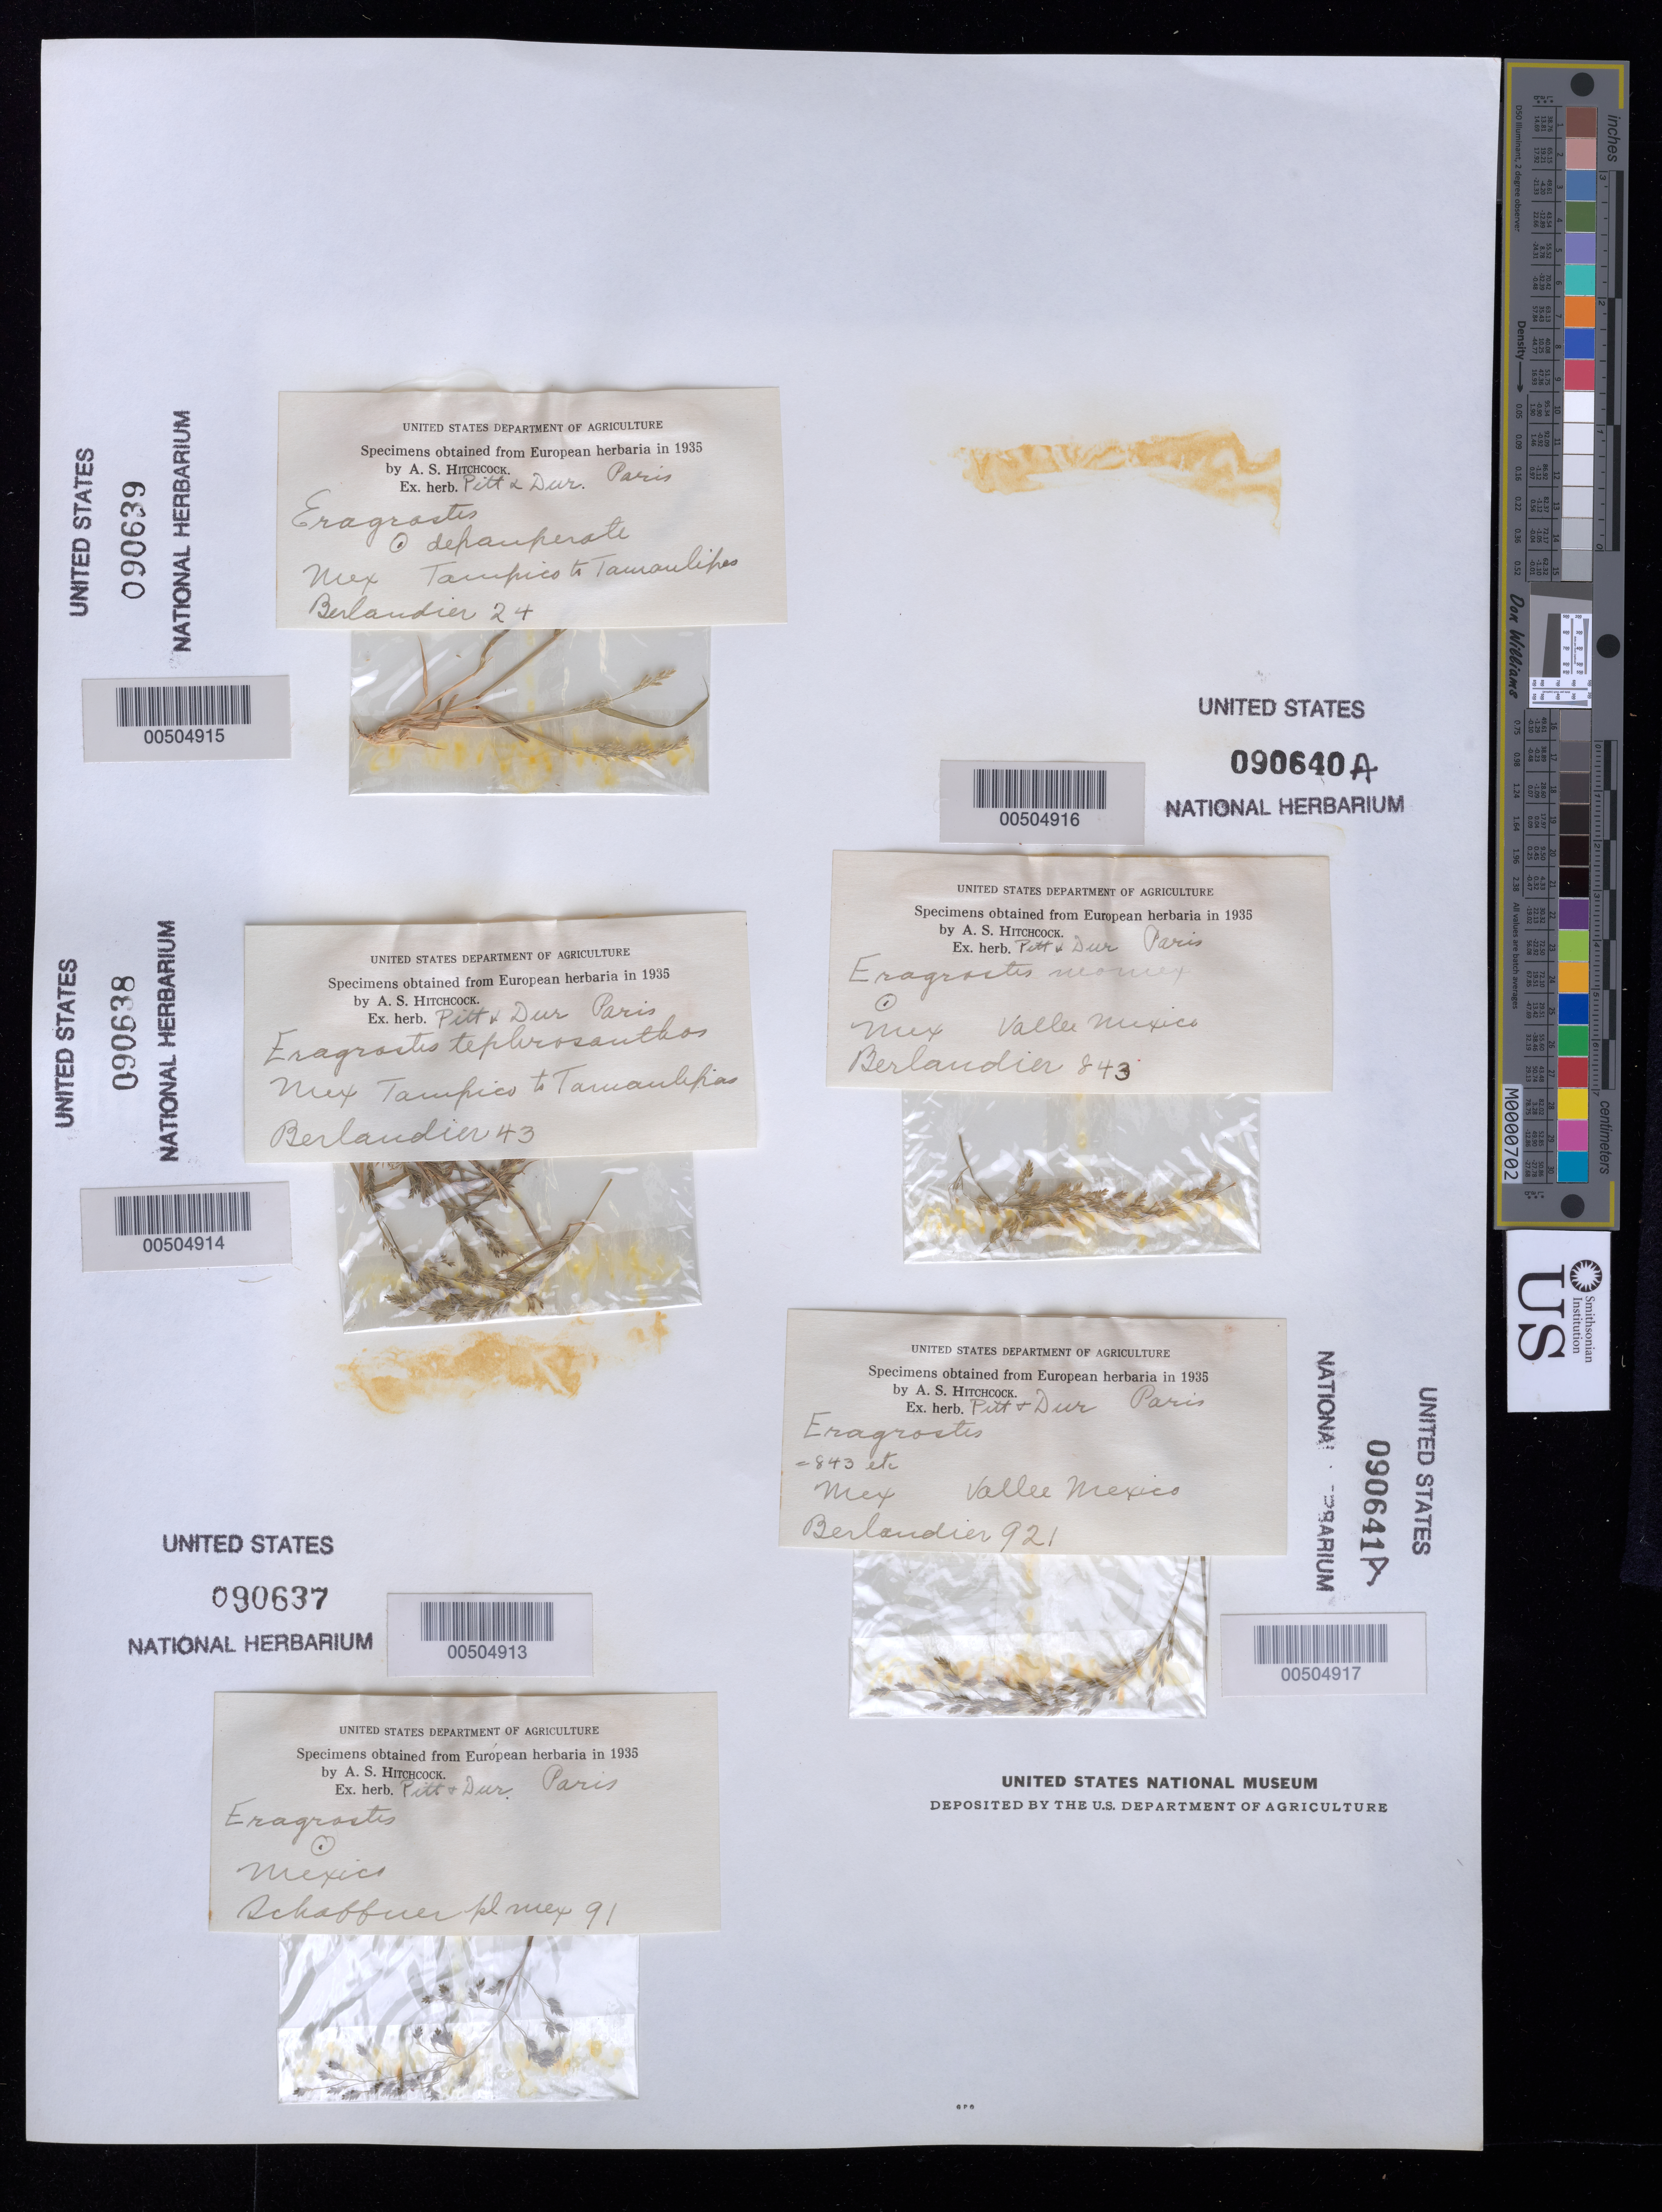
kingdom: Plantae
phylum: Tracheophyta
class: Liliopsida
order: Poales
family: Poaceae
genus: Eragrostis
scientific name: Eragrostis tephrosanthos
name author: Roem. & Schult.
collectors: J. L. Berlandier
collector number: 843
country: Mexico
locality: Vallee Mexico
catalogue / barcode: US 90640A